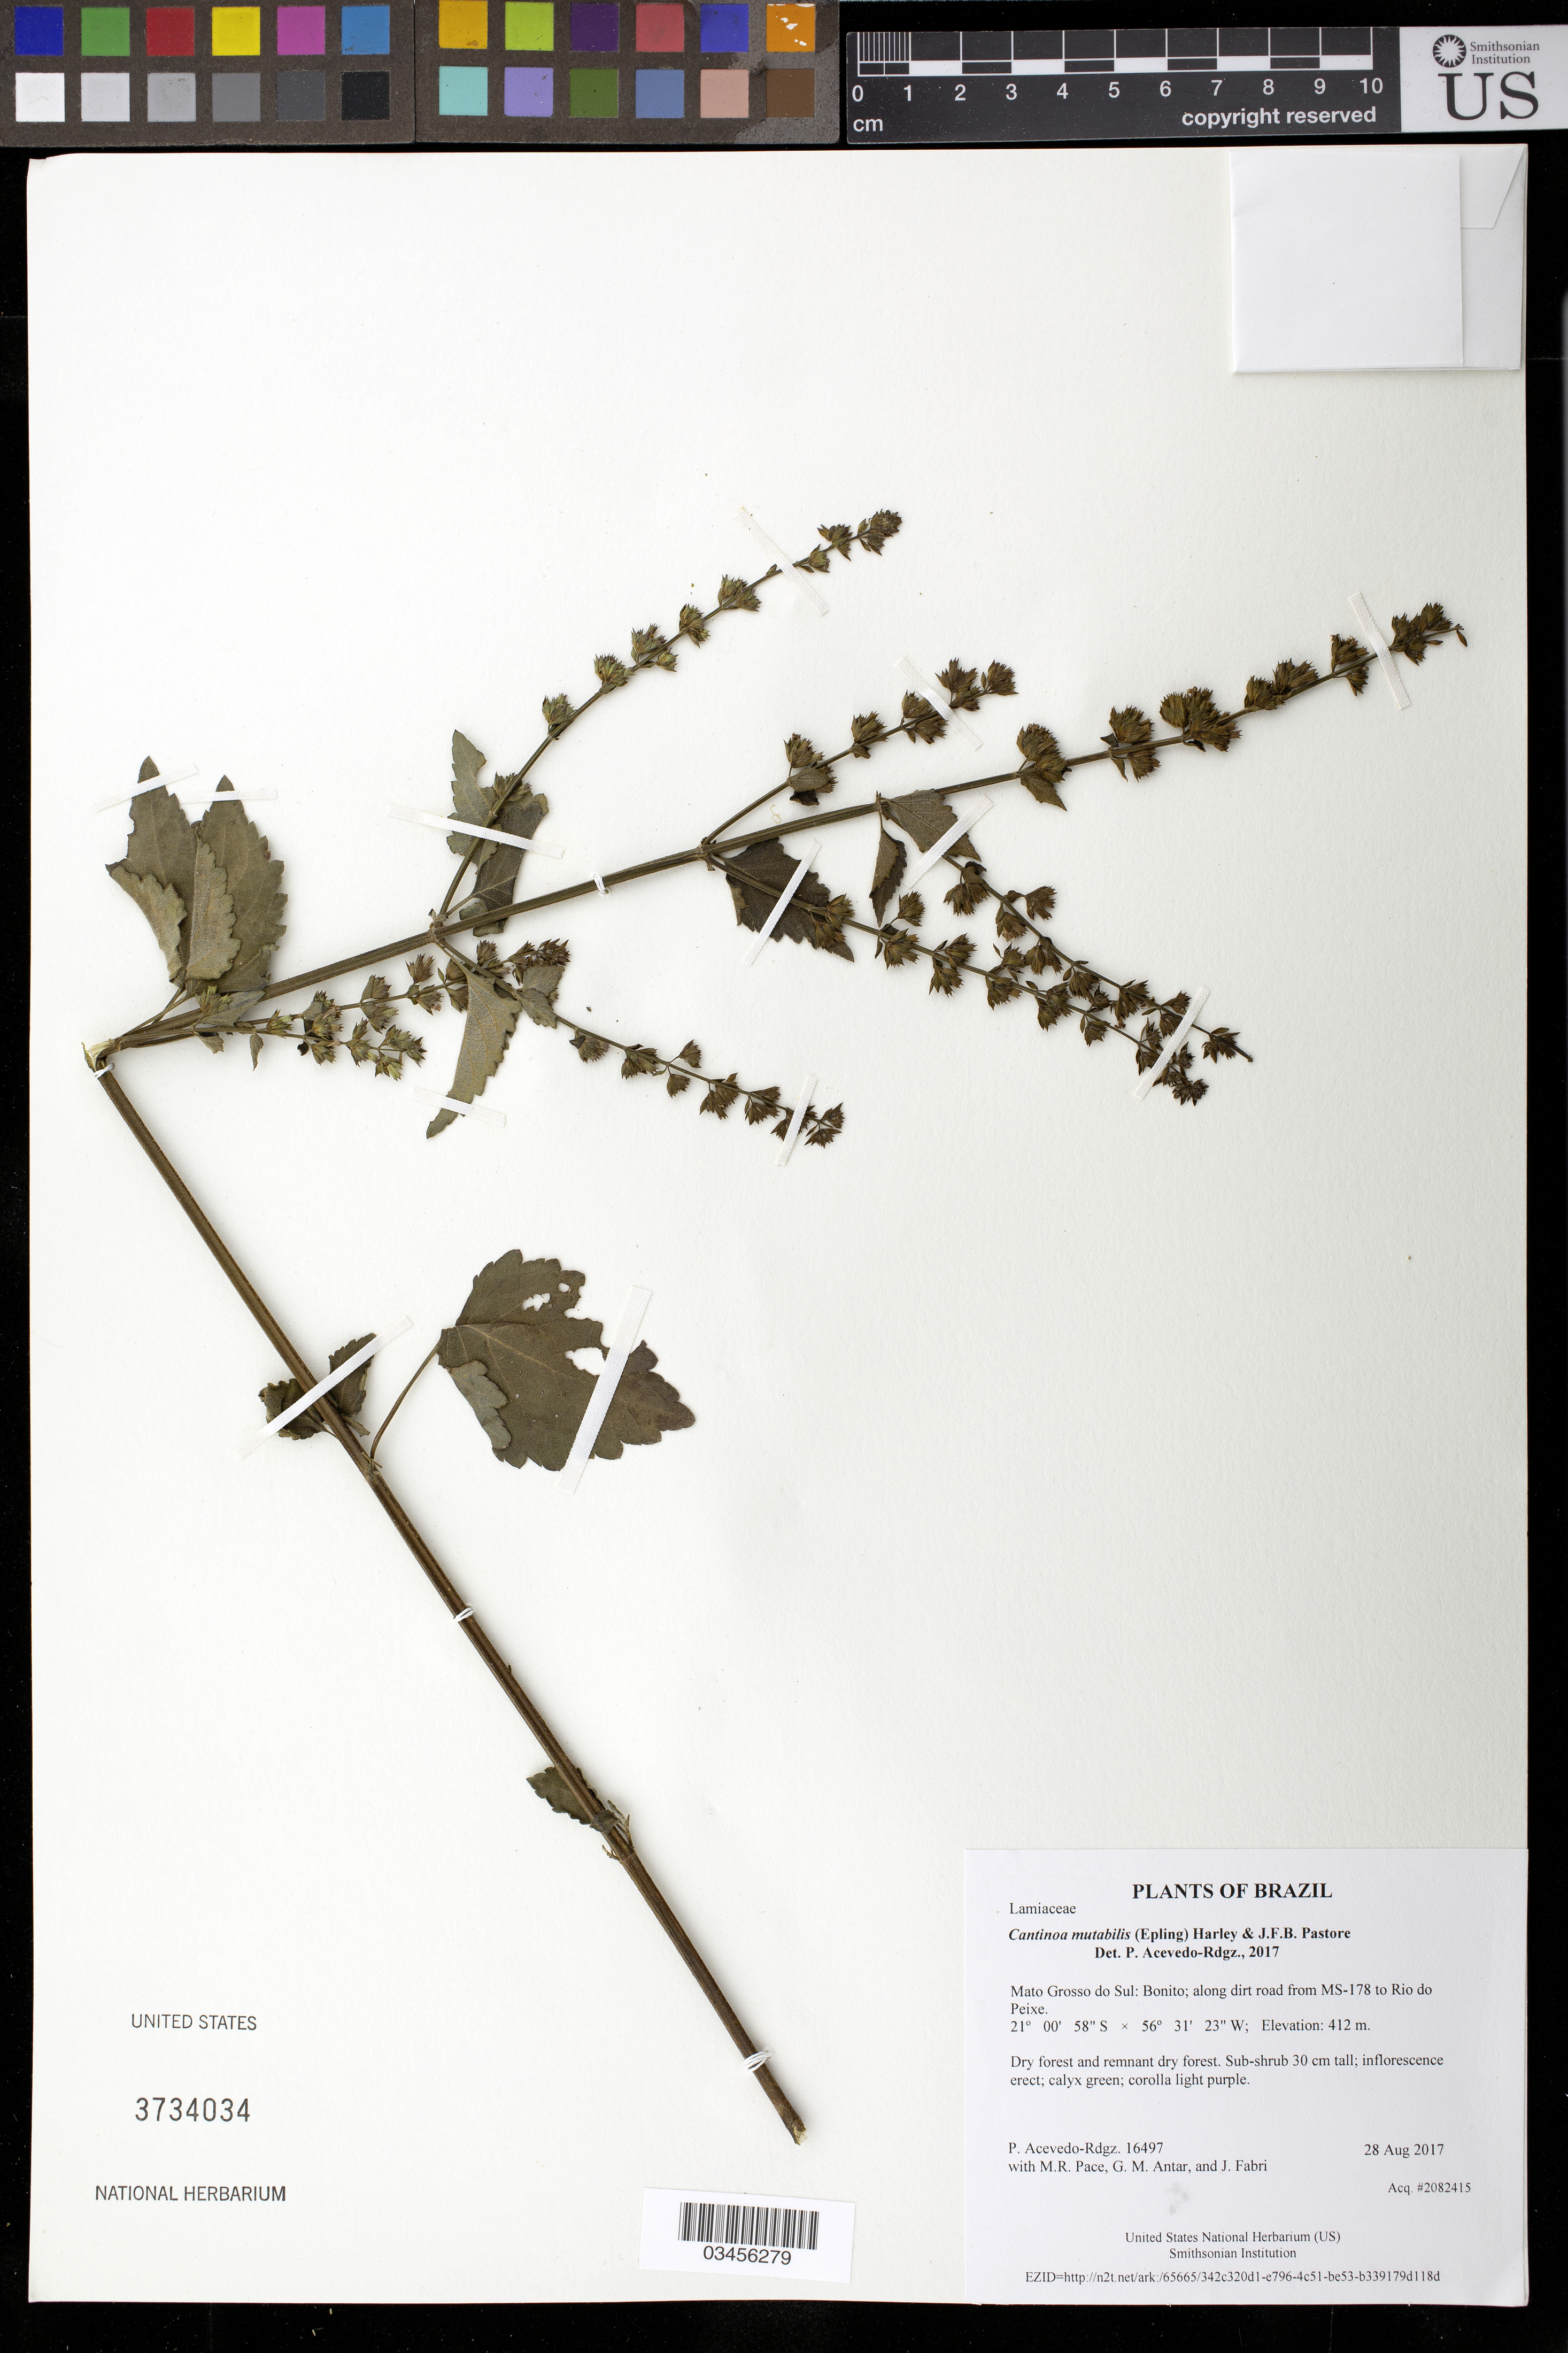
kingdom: Plantae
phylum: Tracheophyta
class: Magnoliopsida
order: Lamiales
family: Lamiaceae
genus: Cantinoa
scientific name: Cantinoa mutabilis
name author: (Epling) Harley & J.F.B. Pastore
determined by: Acevedo-Rodríguez, P., (BOT), Smithsonian Institution - National Museum of Natural History (UNITED STATES)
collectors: P. Acevedo-Rodr., M. R. Pace, G. M. Antar & J. Fabri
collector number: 16497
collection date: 2017-08-28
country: Brazil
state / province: Mato Grosso do Sul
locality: Bonito; along dirt road from MS-178 to Rio do Peixe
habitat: Dry forest and remnant dry forest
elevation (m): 412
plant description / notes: US, NY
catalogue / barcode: US 3734034